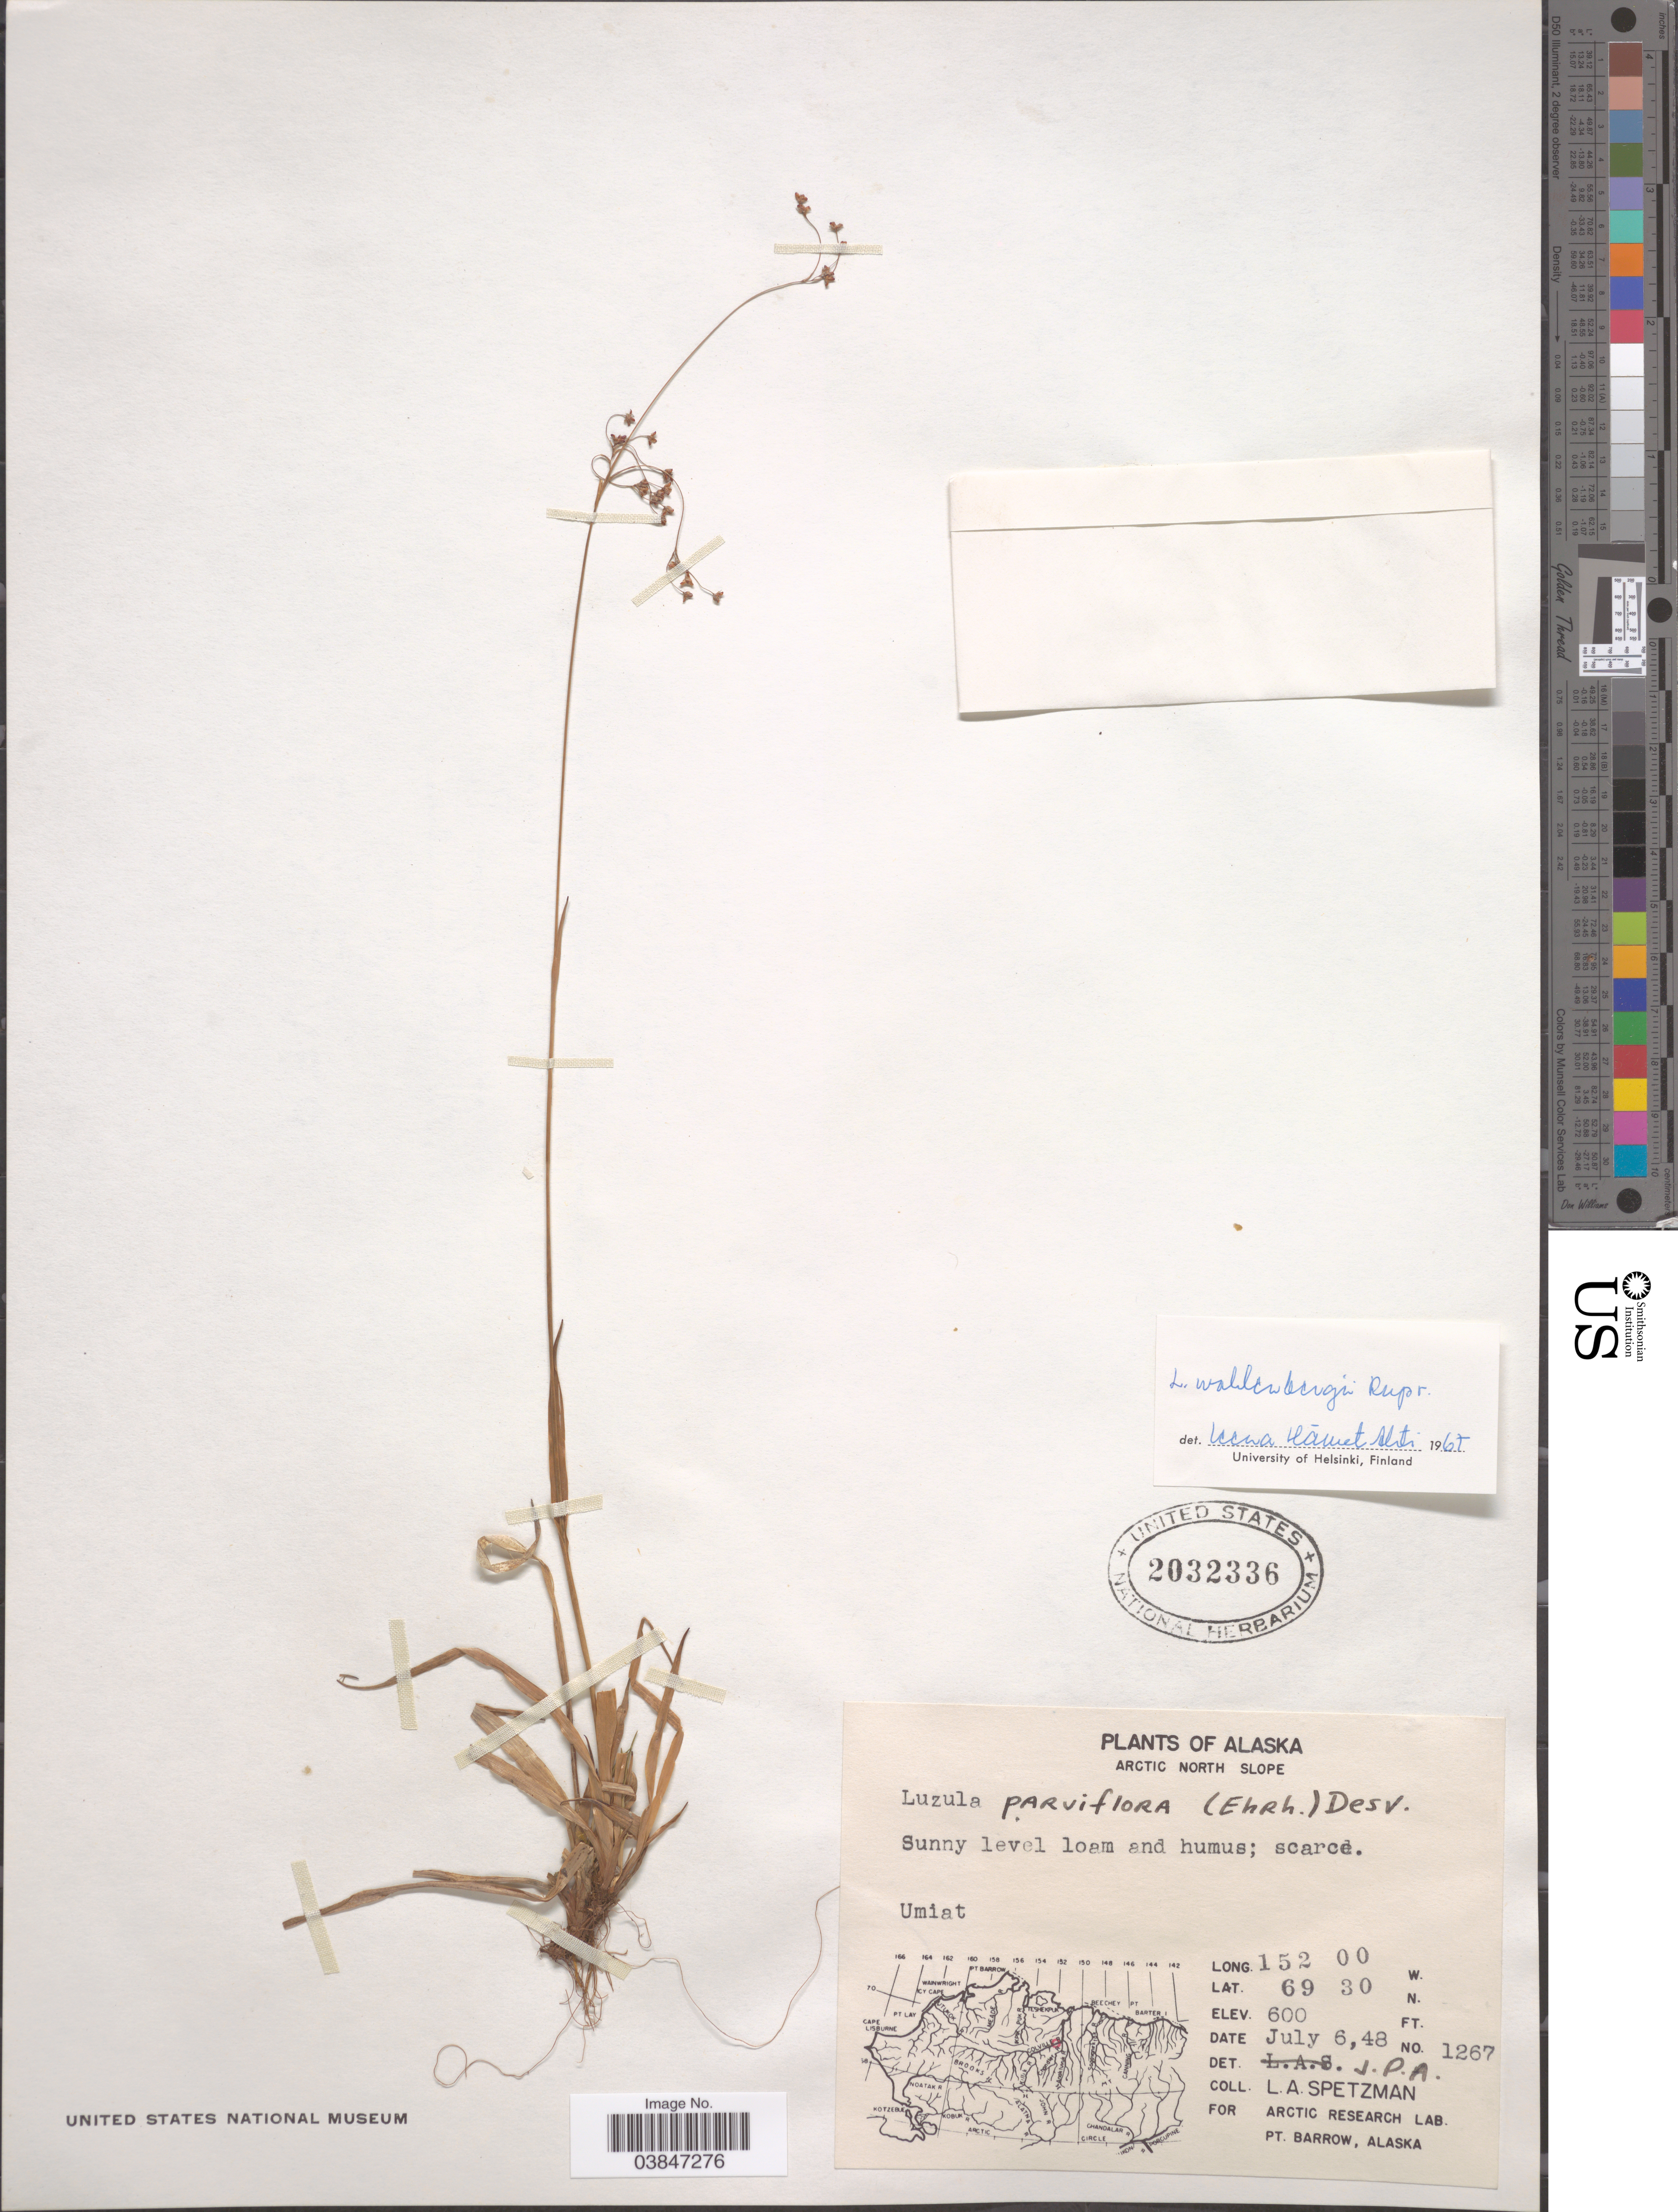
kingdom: Plantae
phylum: Tracheophyta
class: Liliopsida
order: Poales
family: Juncaceae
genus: Luzula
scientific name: Luzula wahlenbergii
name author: Rupr.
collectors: L. Spetzman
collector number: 1267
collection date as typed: Transcribed d/m/y: 16/7/48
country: United States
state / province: Alaska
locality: Arctic North Slope. Sunny level loam and humus. Umiat.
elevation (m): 183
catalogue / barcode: US 2032336